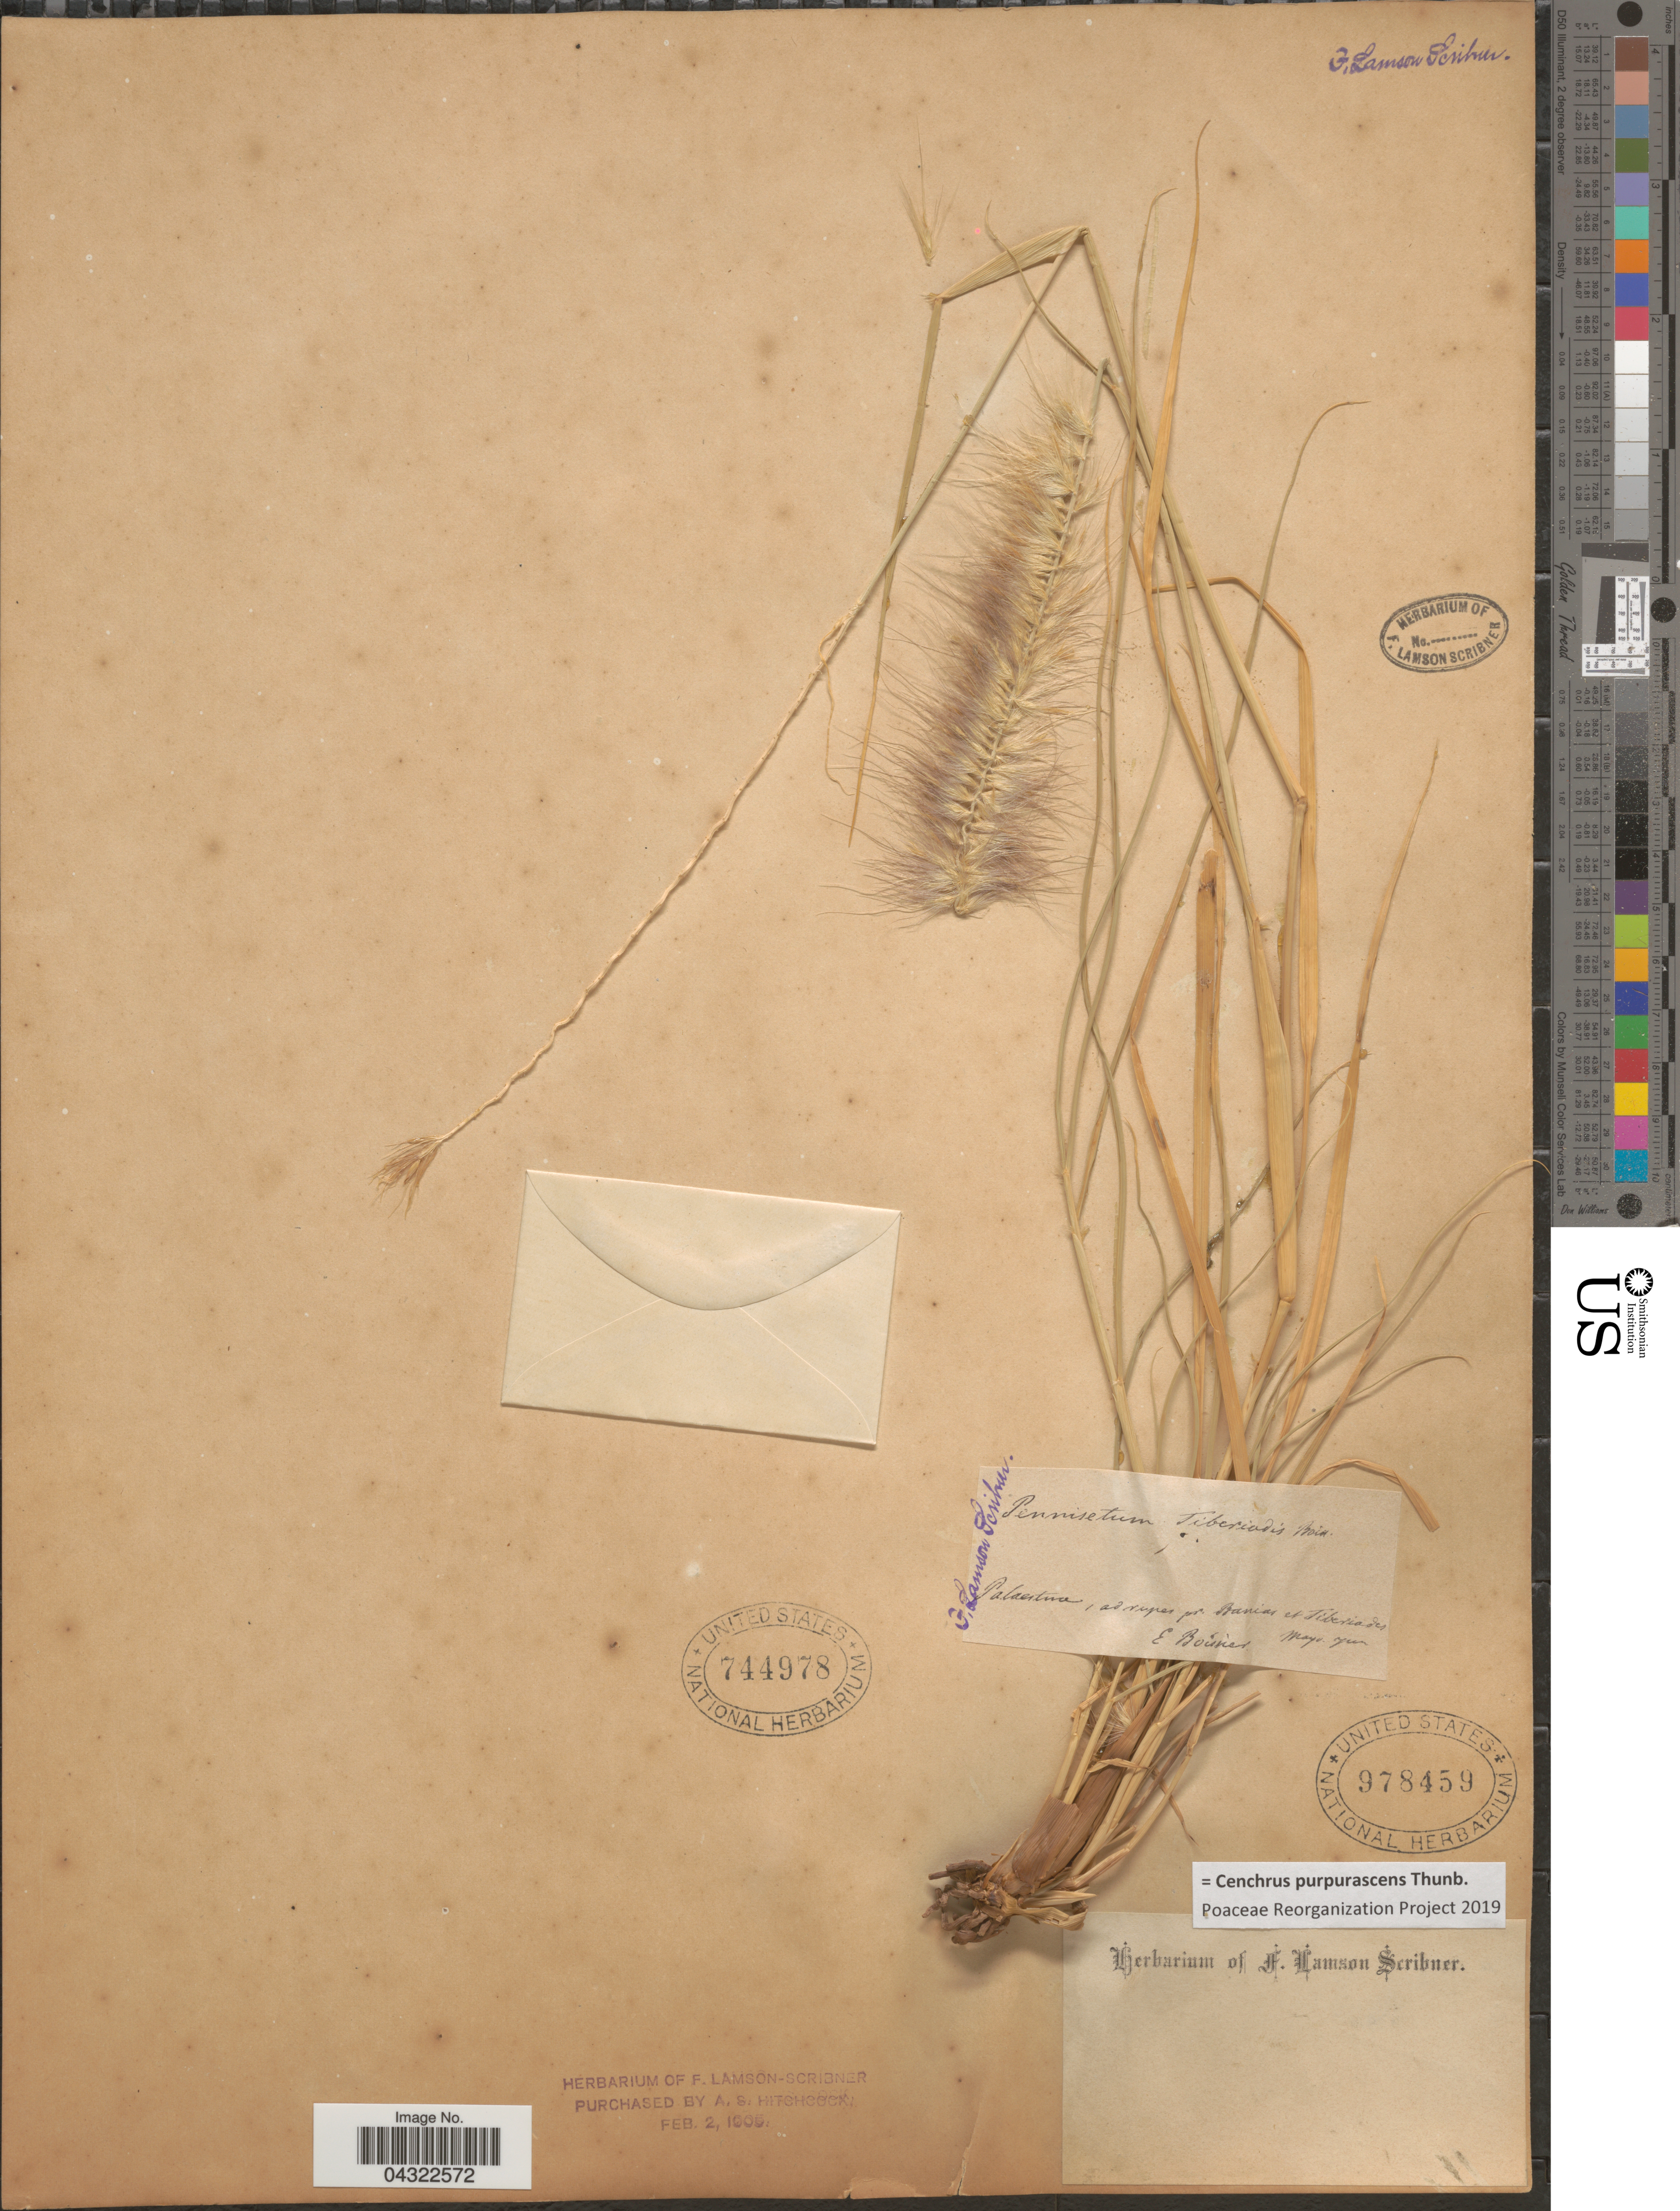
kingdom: Plantae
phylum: Tracheophyta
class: Liliopsida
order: Poales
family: Poaceae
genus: Cenchrus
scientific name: Cenchrus purpurascens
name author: Thunb.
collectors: E. Boissier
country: Israel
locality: Palaestina, ad rupes pr. Banias et Tiberiades.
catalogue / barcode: US 744978